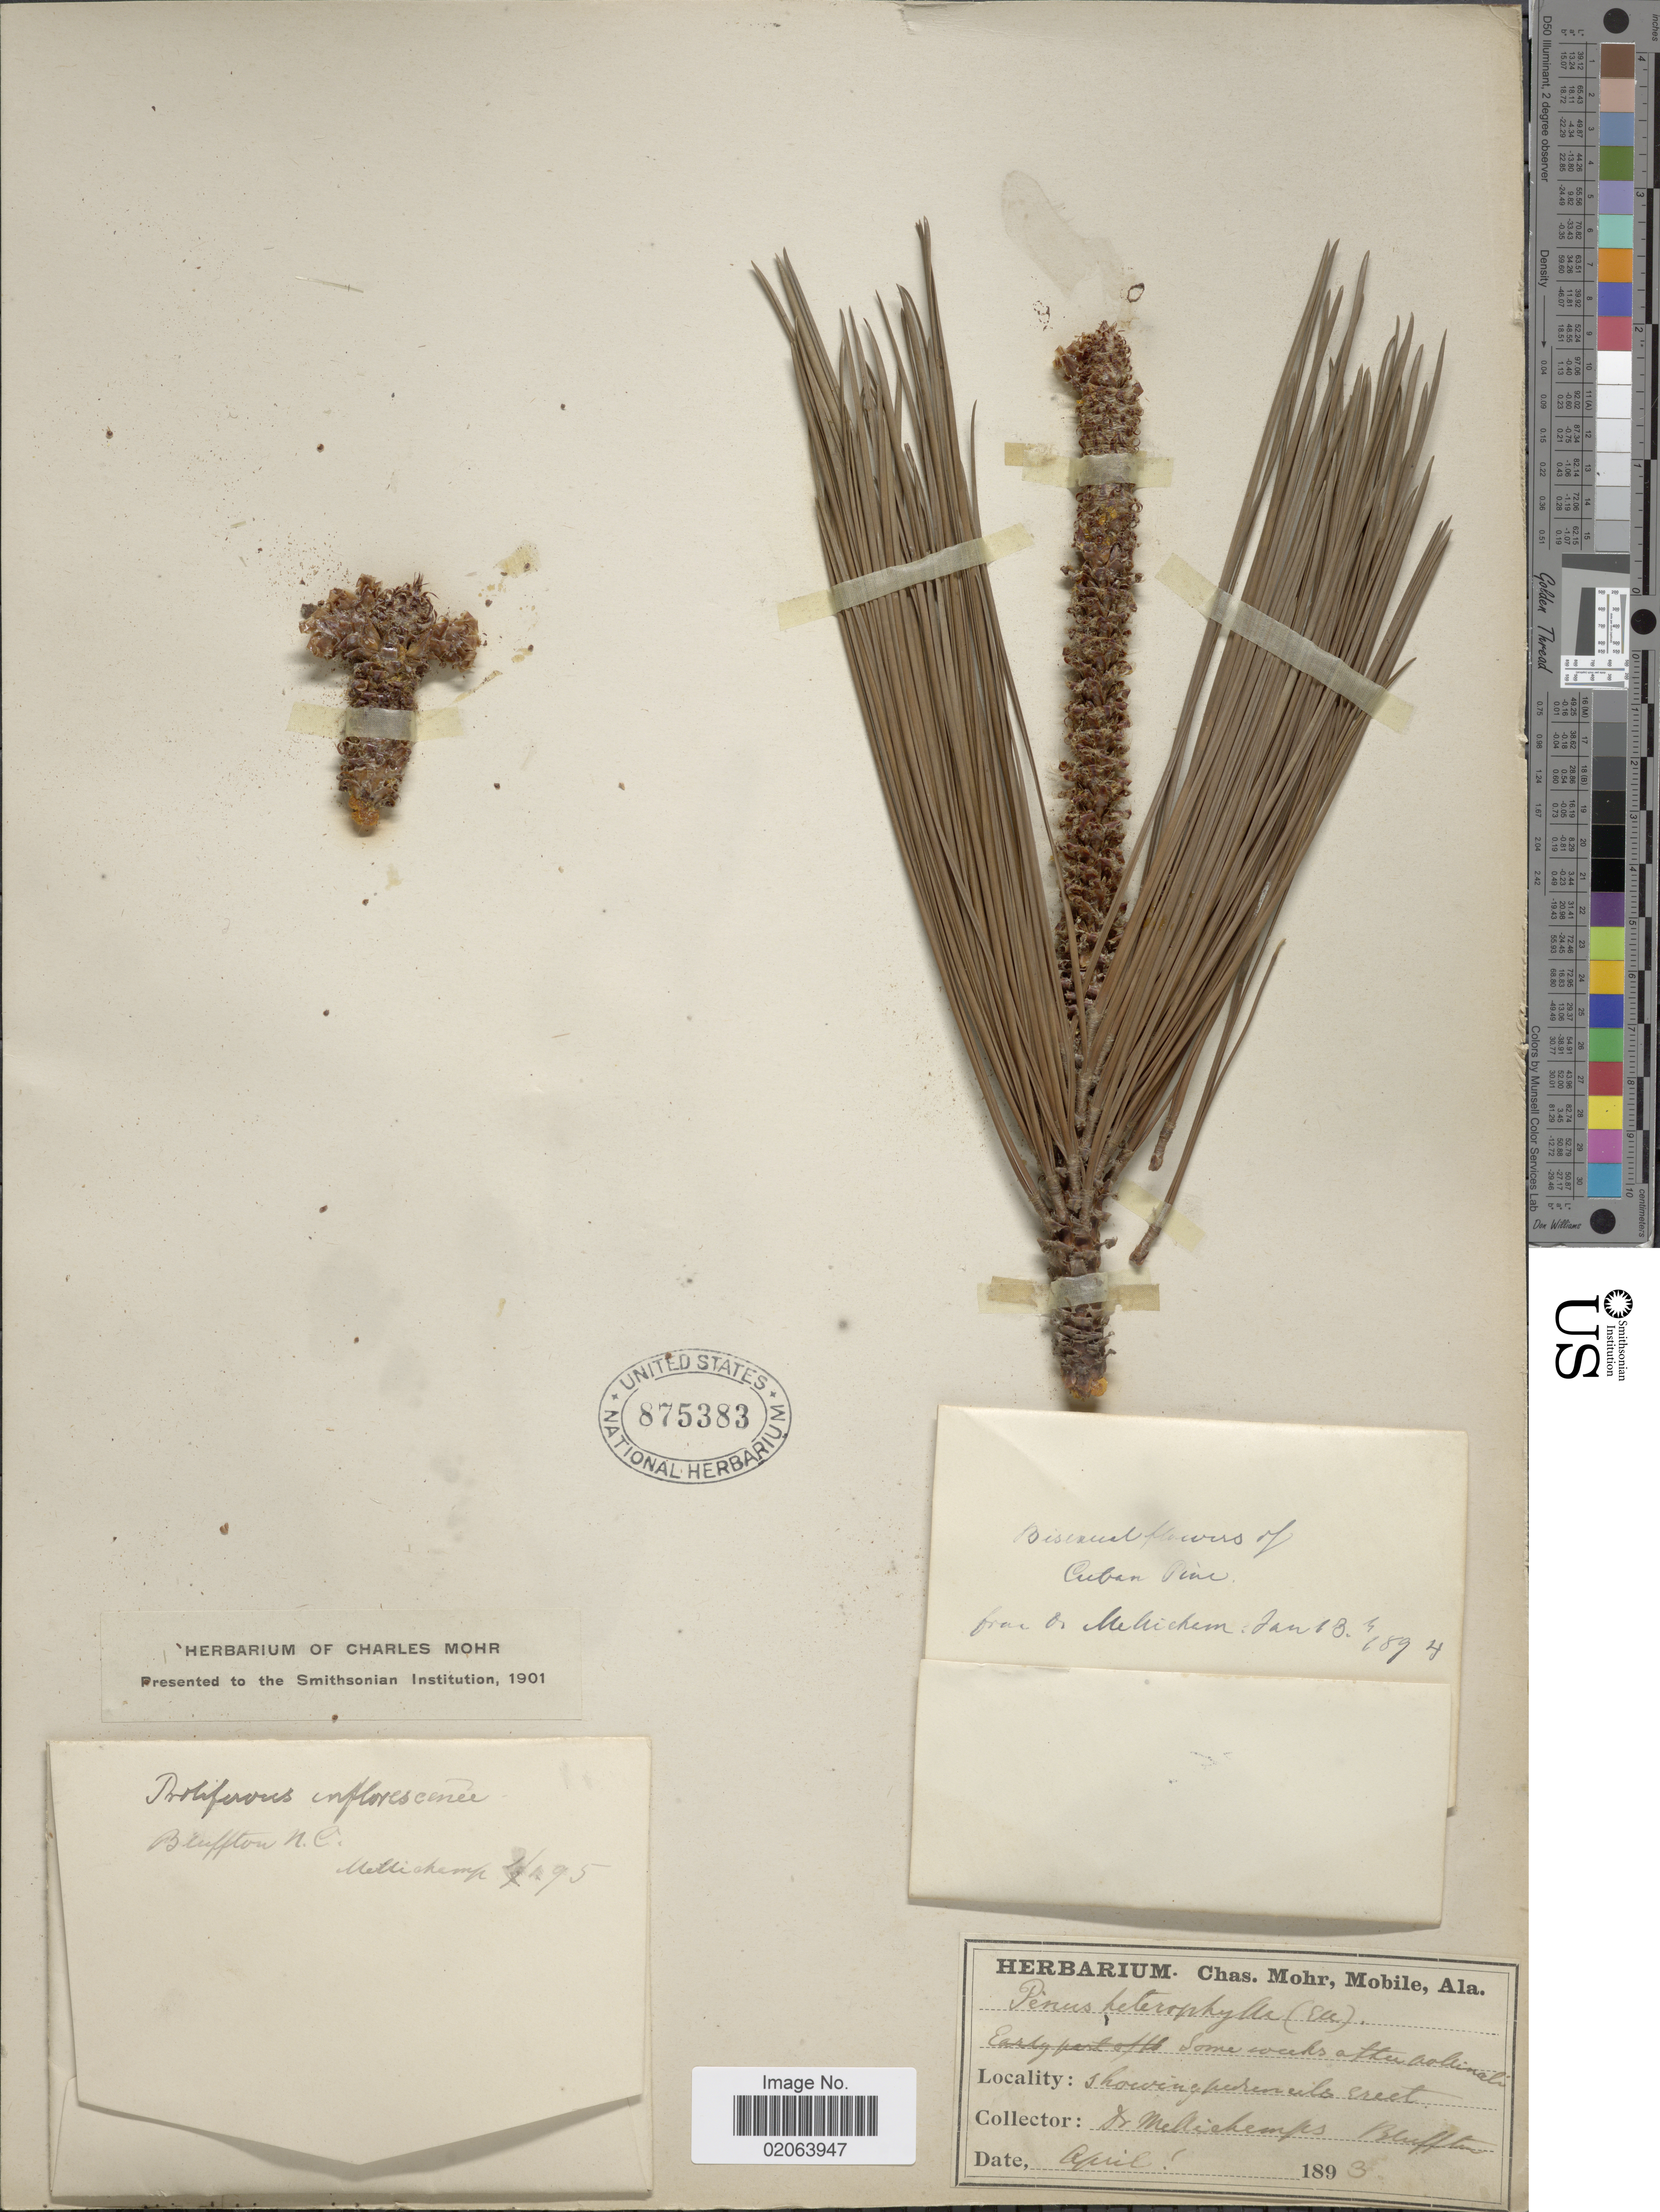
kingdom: Plantae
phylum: Tracheophyta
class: Pinopsida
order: Pinales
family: Pinaceae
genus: Pinus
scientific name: Pinus elliottii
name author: Engelm.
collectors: -. Mellichamp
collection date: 1893-04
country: United States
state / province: Alabama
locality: Bluffton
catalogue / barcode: US 875383